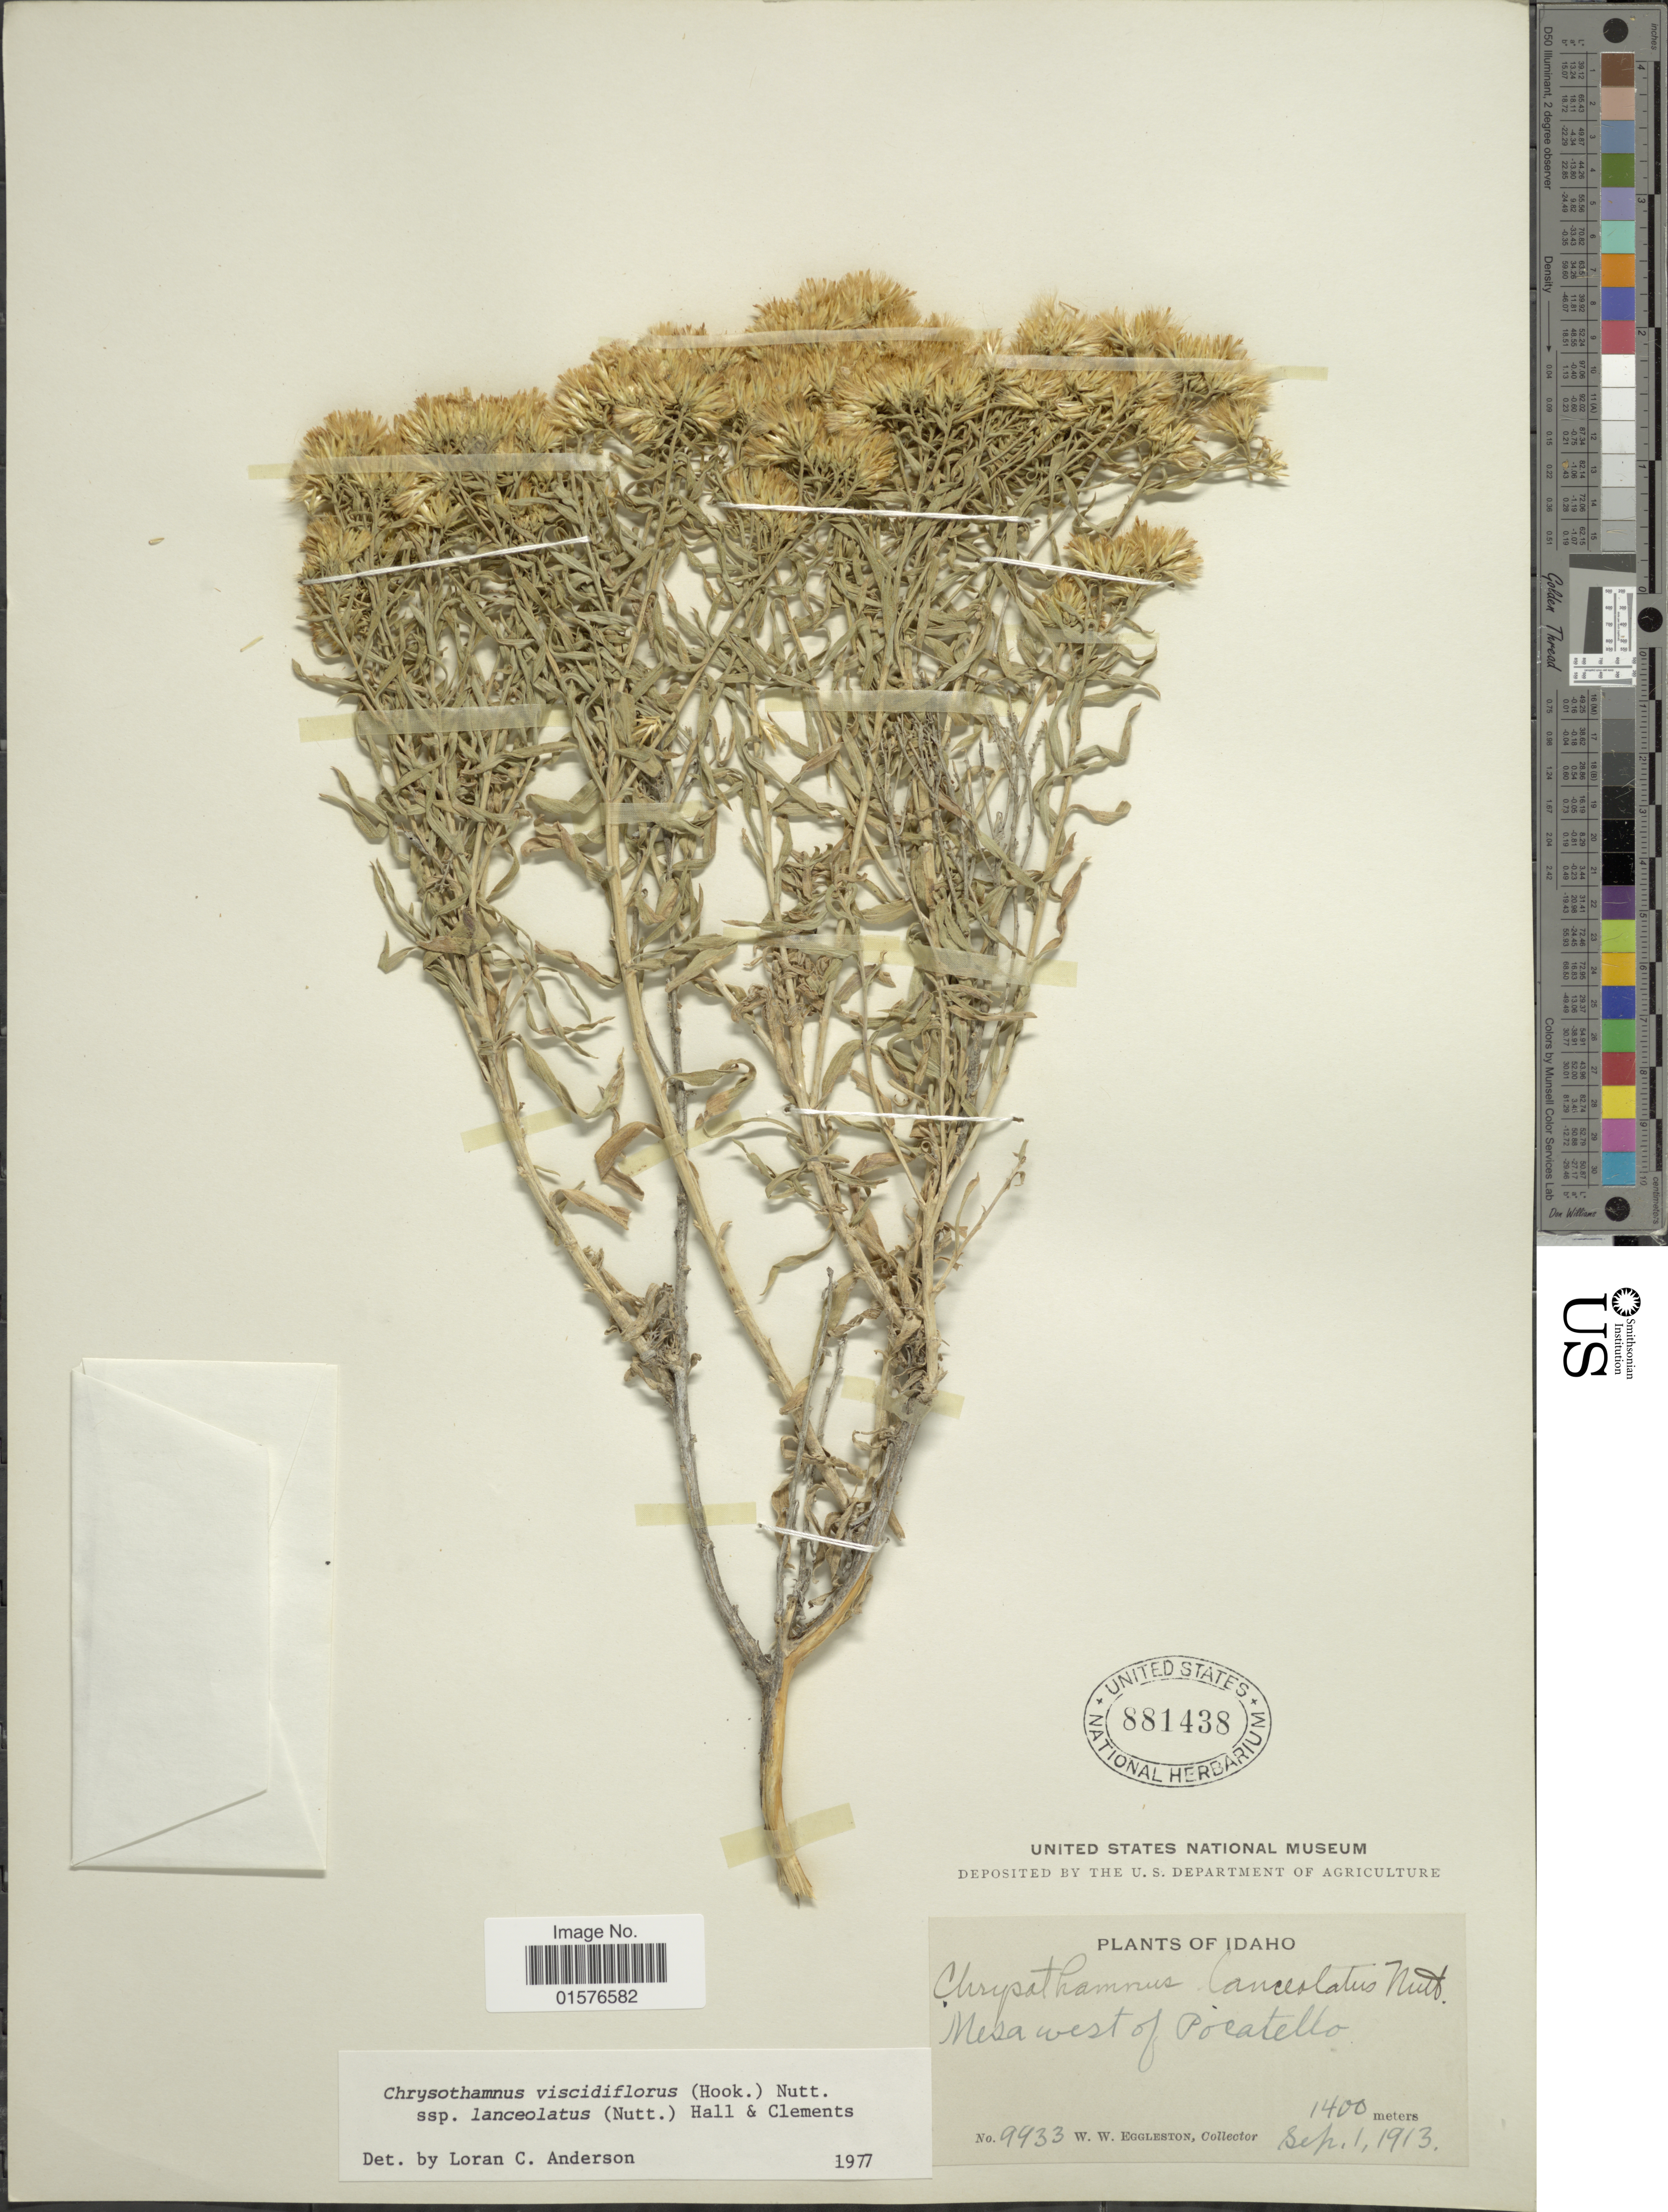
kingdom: Plantae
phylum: Tracheophyta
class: Magnoliopsida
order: Asterales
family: Asteraceae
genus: Chrysothamnus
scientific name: Chrysothamnus viscidiflorus subsp. lanceolatus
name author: (Nutt.) H.M. Hall & Clem.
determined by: Urbatsch, Lowell E., Curator (LSU), Louisiana State University (UNITED STATES)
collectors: W. W. Eggleston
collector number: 9933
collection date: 1913-09-01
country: United States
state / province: Idaho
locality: Mesa West of Pocatello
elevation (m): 1400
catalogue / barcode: US 881438